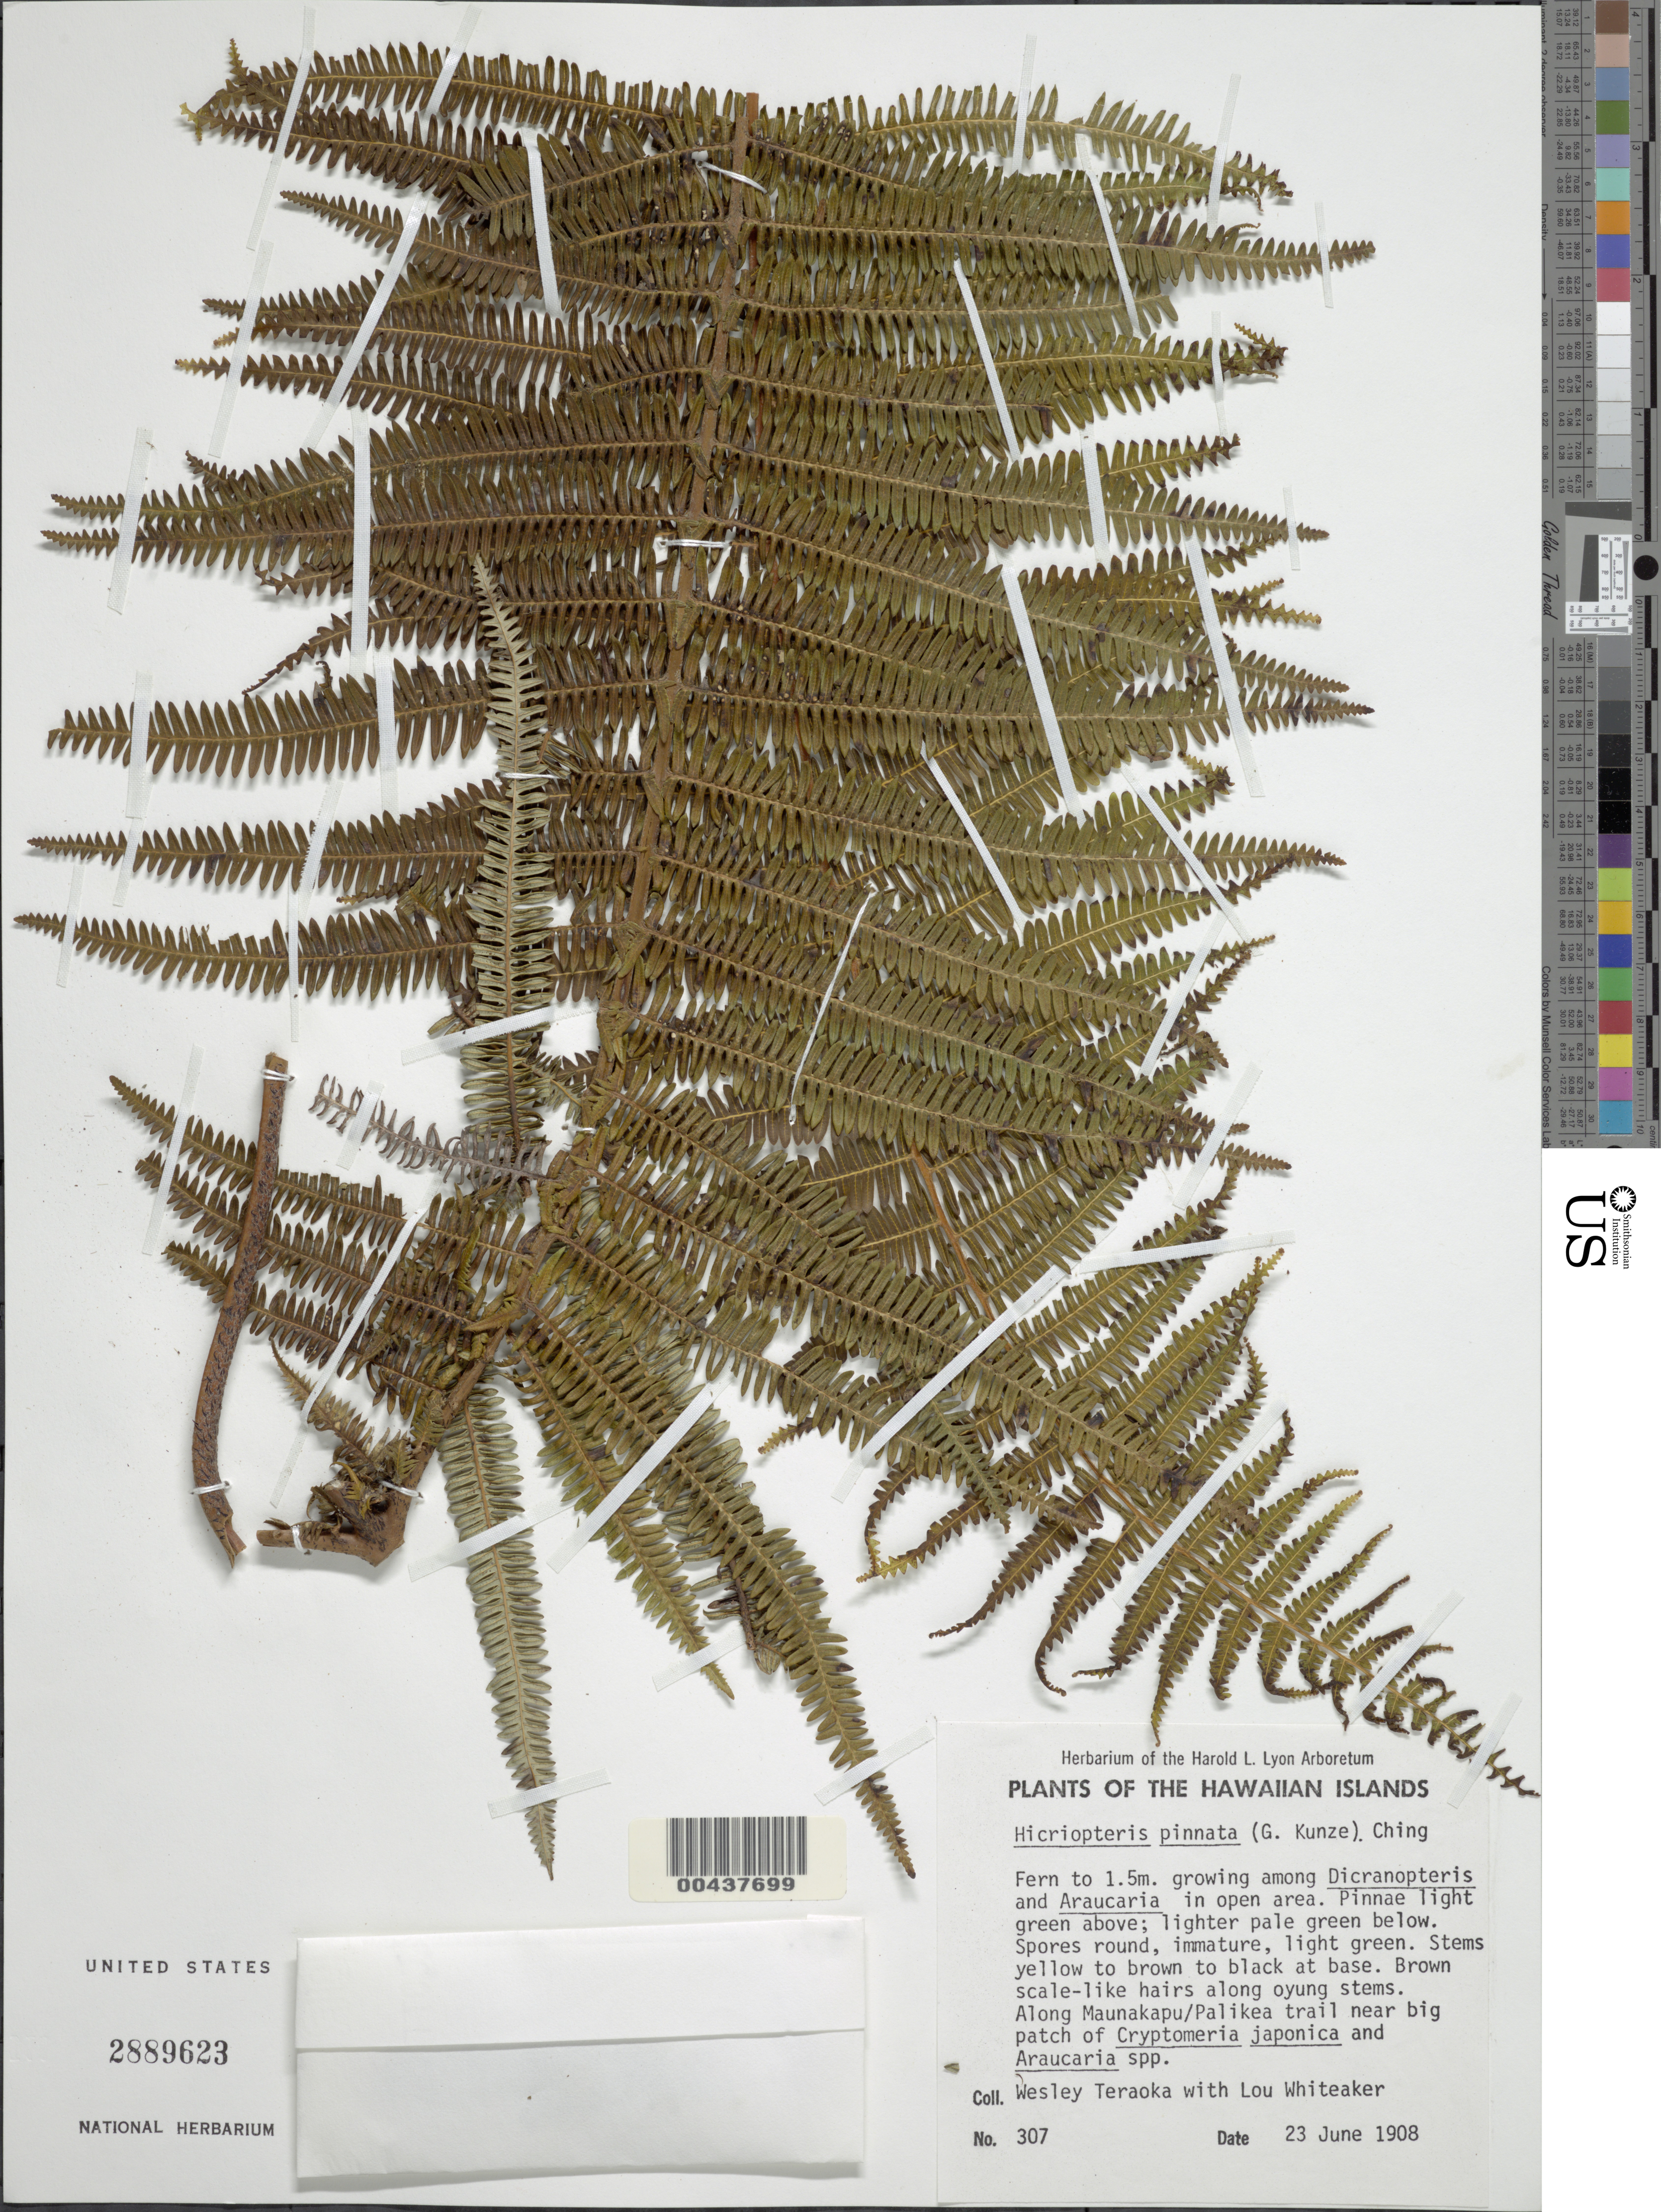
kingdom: Plantae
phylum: Tracheophyta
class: Polypodiopsida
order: Gleicheniales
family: Gleicheniaceae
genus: Diplopterygium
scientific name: Diplopterygium pinnatum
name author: (Kunze) Nakai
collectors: W. Teraoka & L. Whiteaker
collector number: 307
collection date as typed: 23 Jun 1908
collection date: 1908-06-23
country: United States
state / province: Hawaii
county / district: Honolulu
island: Oahu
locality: Along Maunakapu/Palikea trail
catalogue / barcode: US 2889623